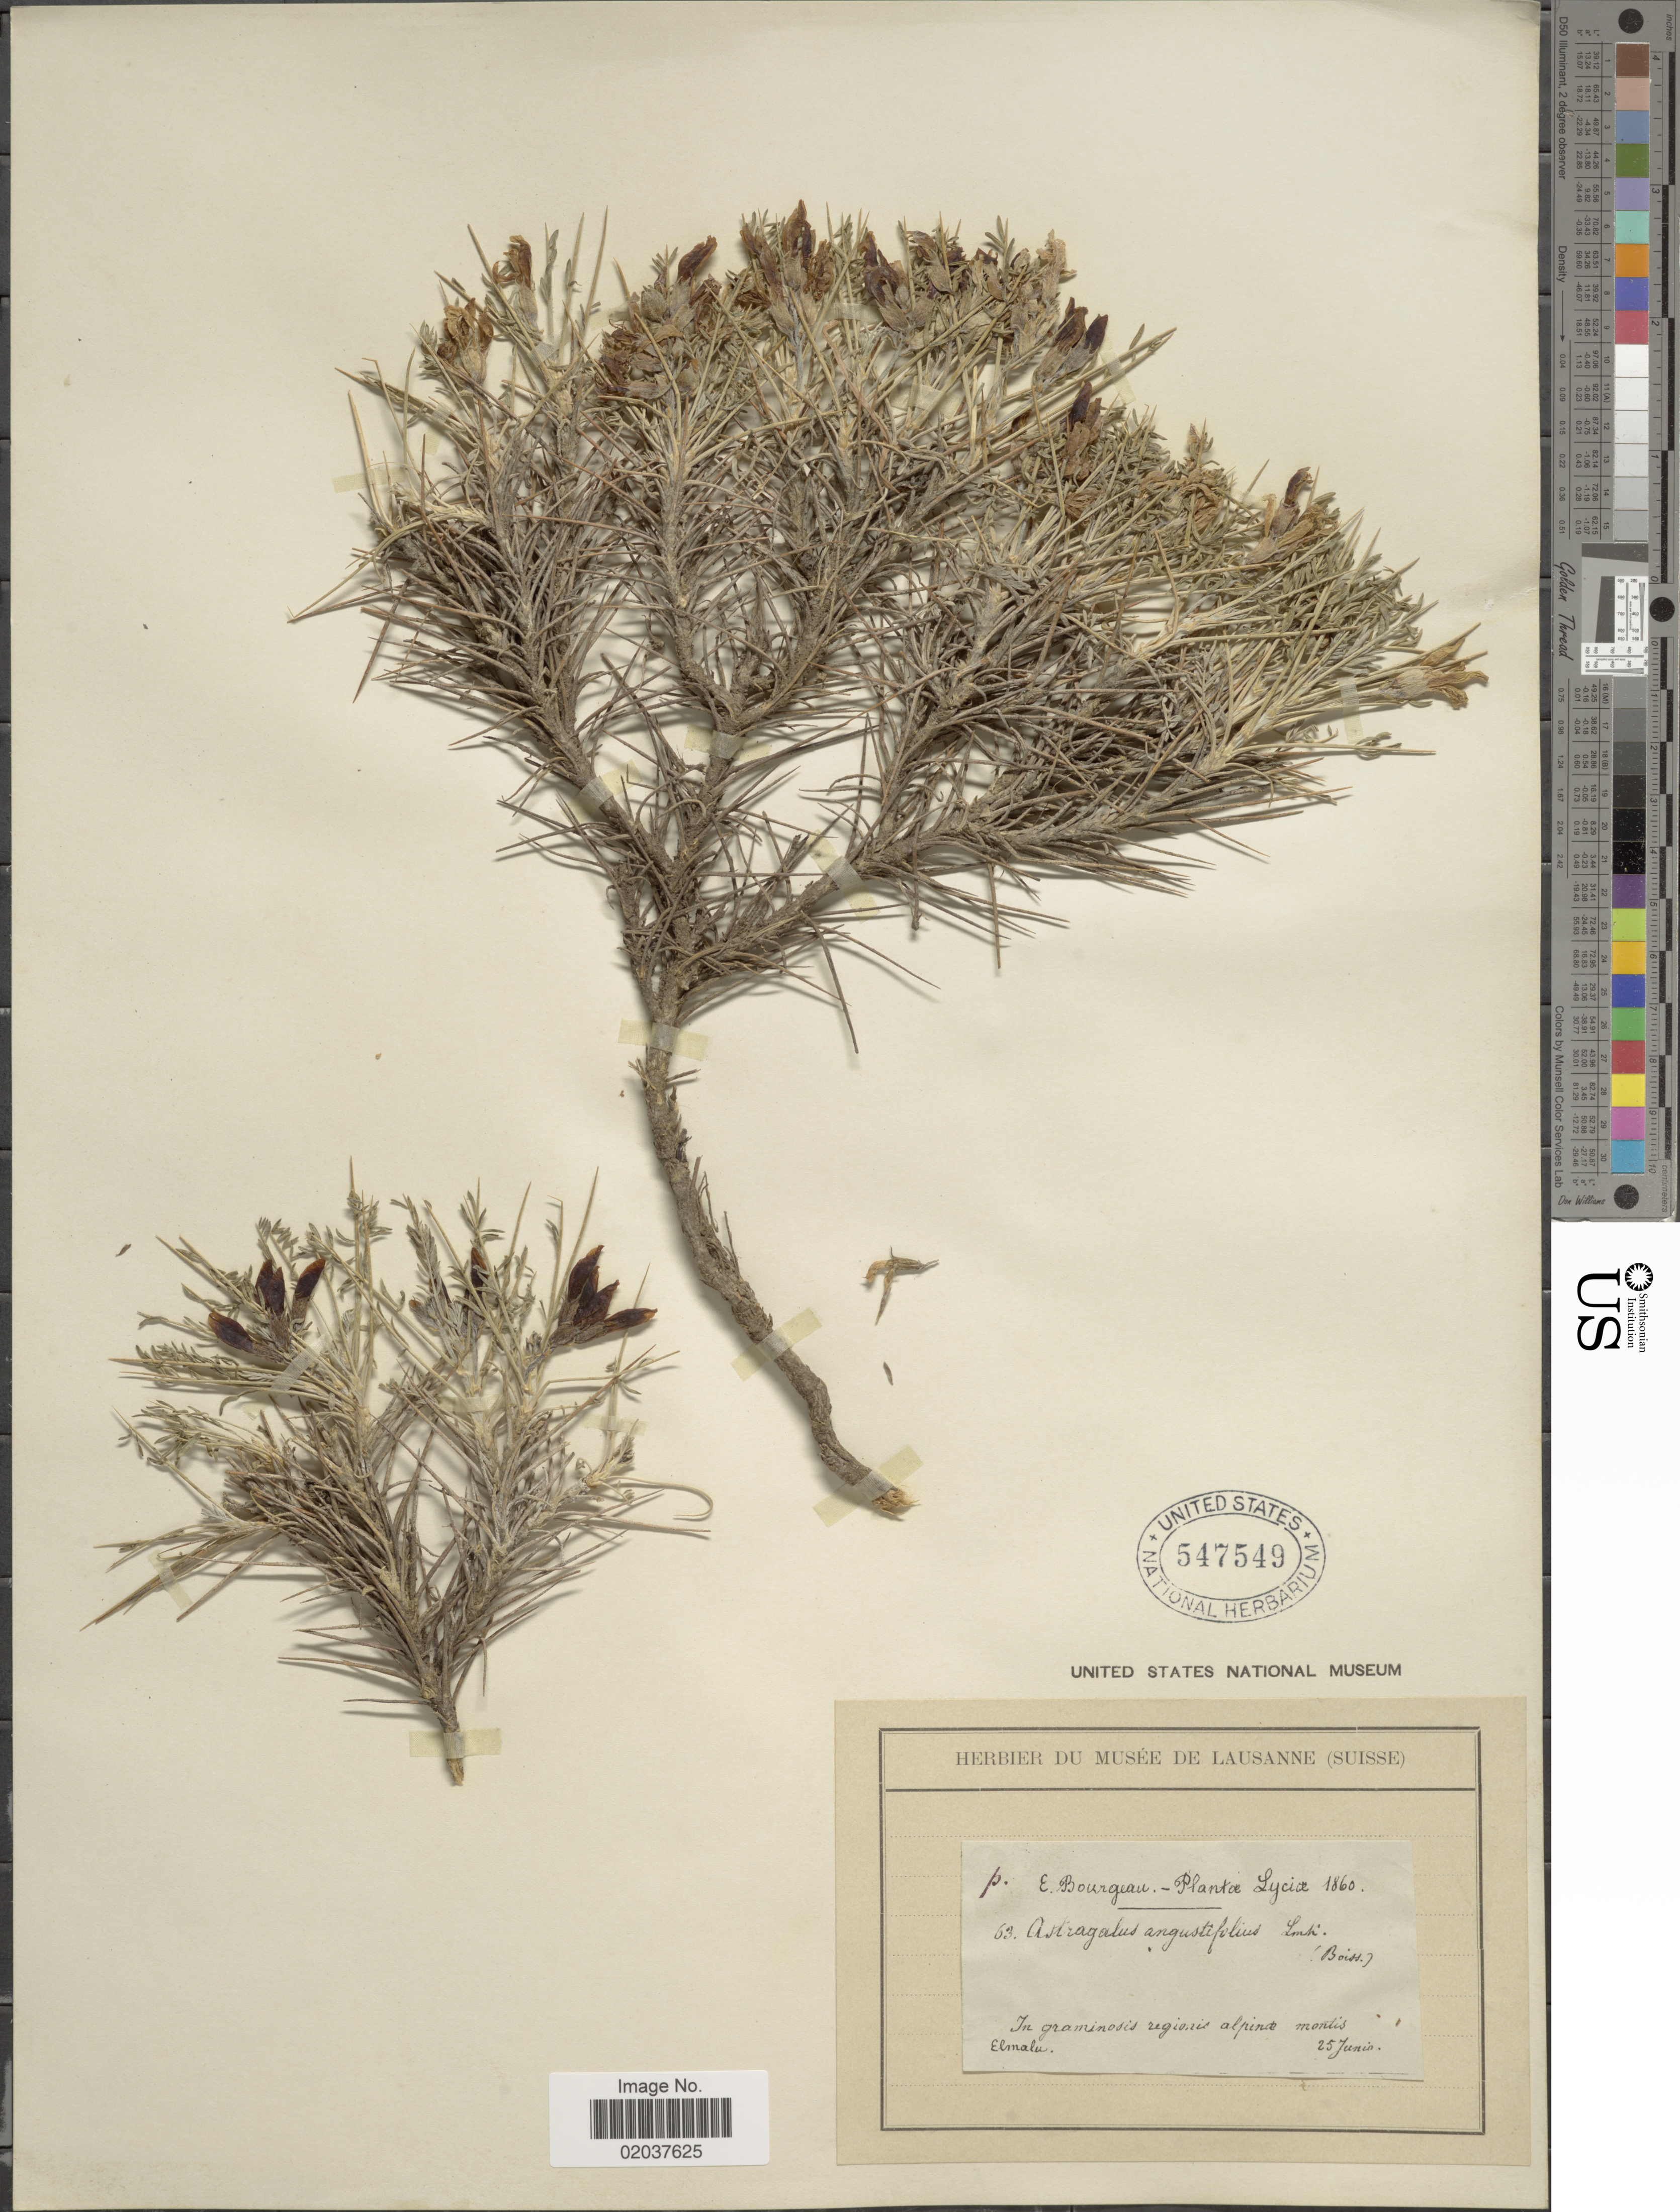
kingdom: Plantae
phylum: Tracheophyta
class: Magnoliopsida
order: Fabales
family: Fabaceae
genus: Astragalus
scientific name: Astragalus angustifolius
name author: Lam.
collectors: E. Bourgeau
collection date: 1860-06-25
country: Turkey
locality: Lyciae, Montis Elmalu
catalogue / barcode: US 547549